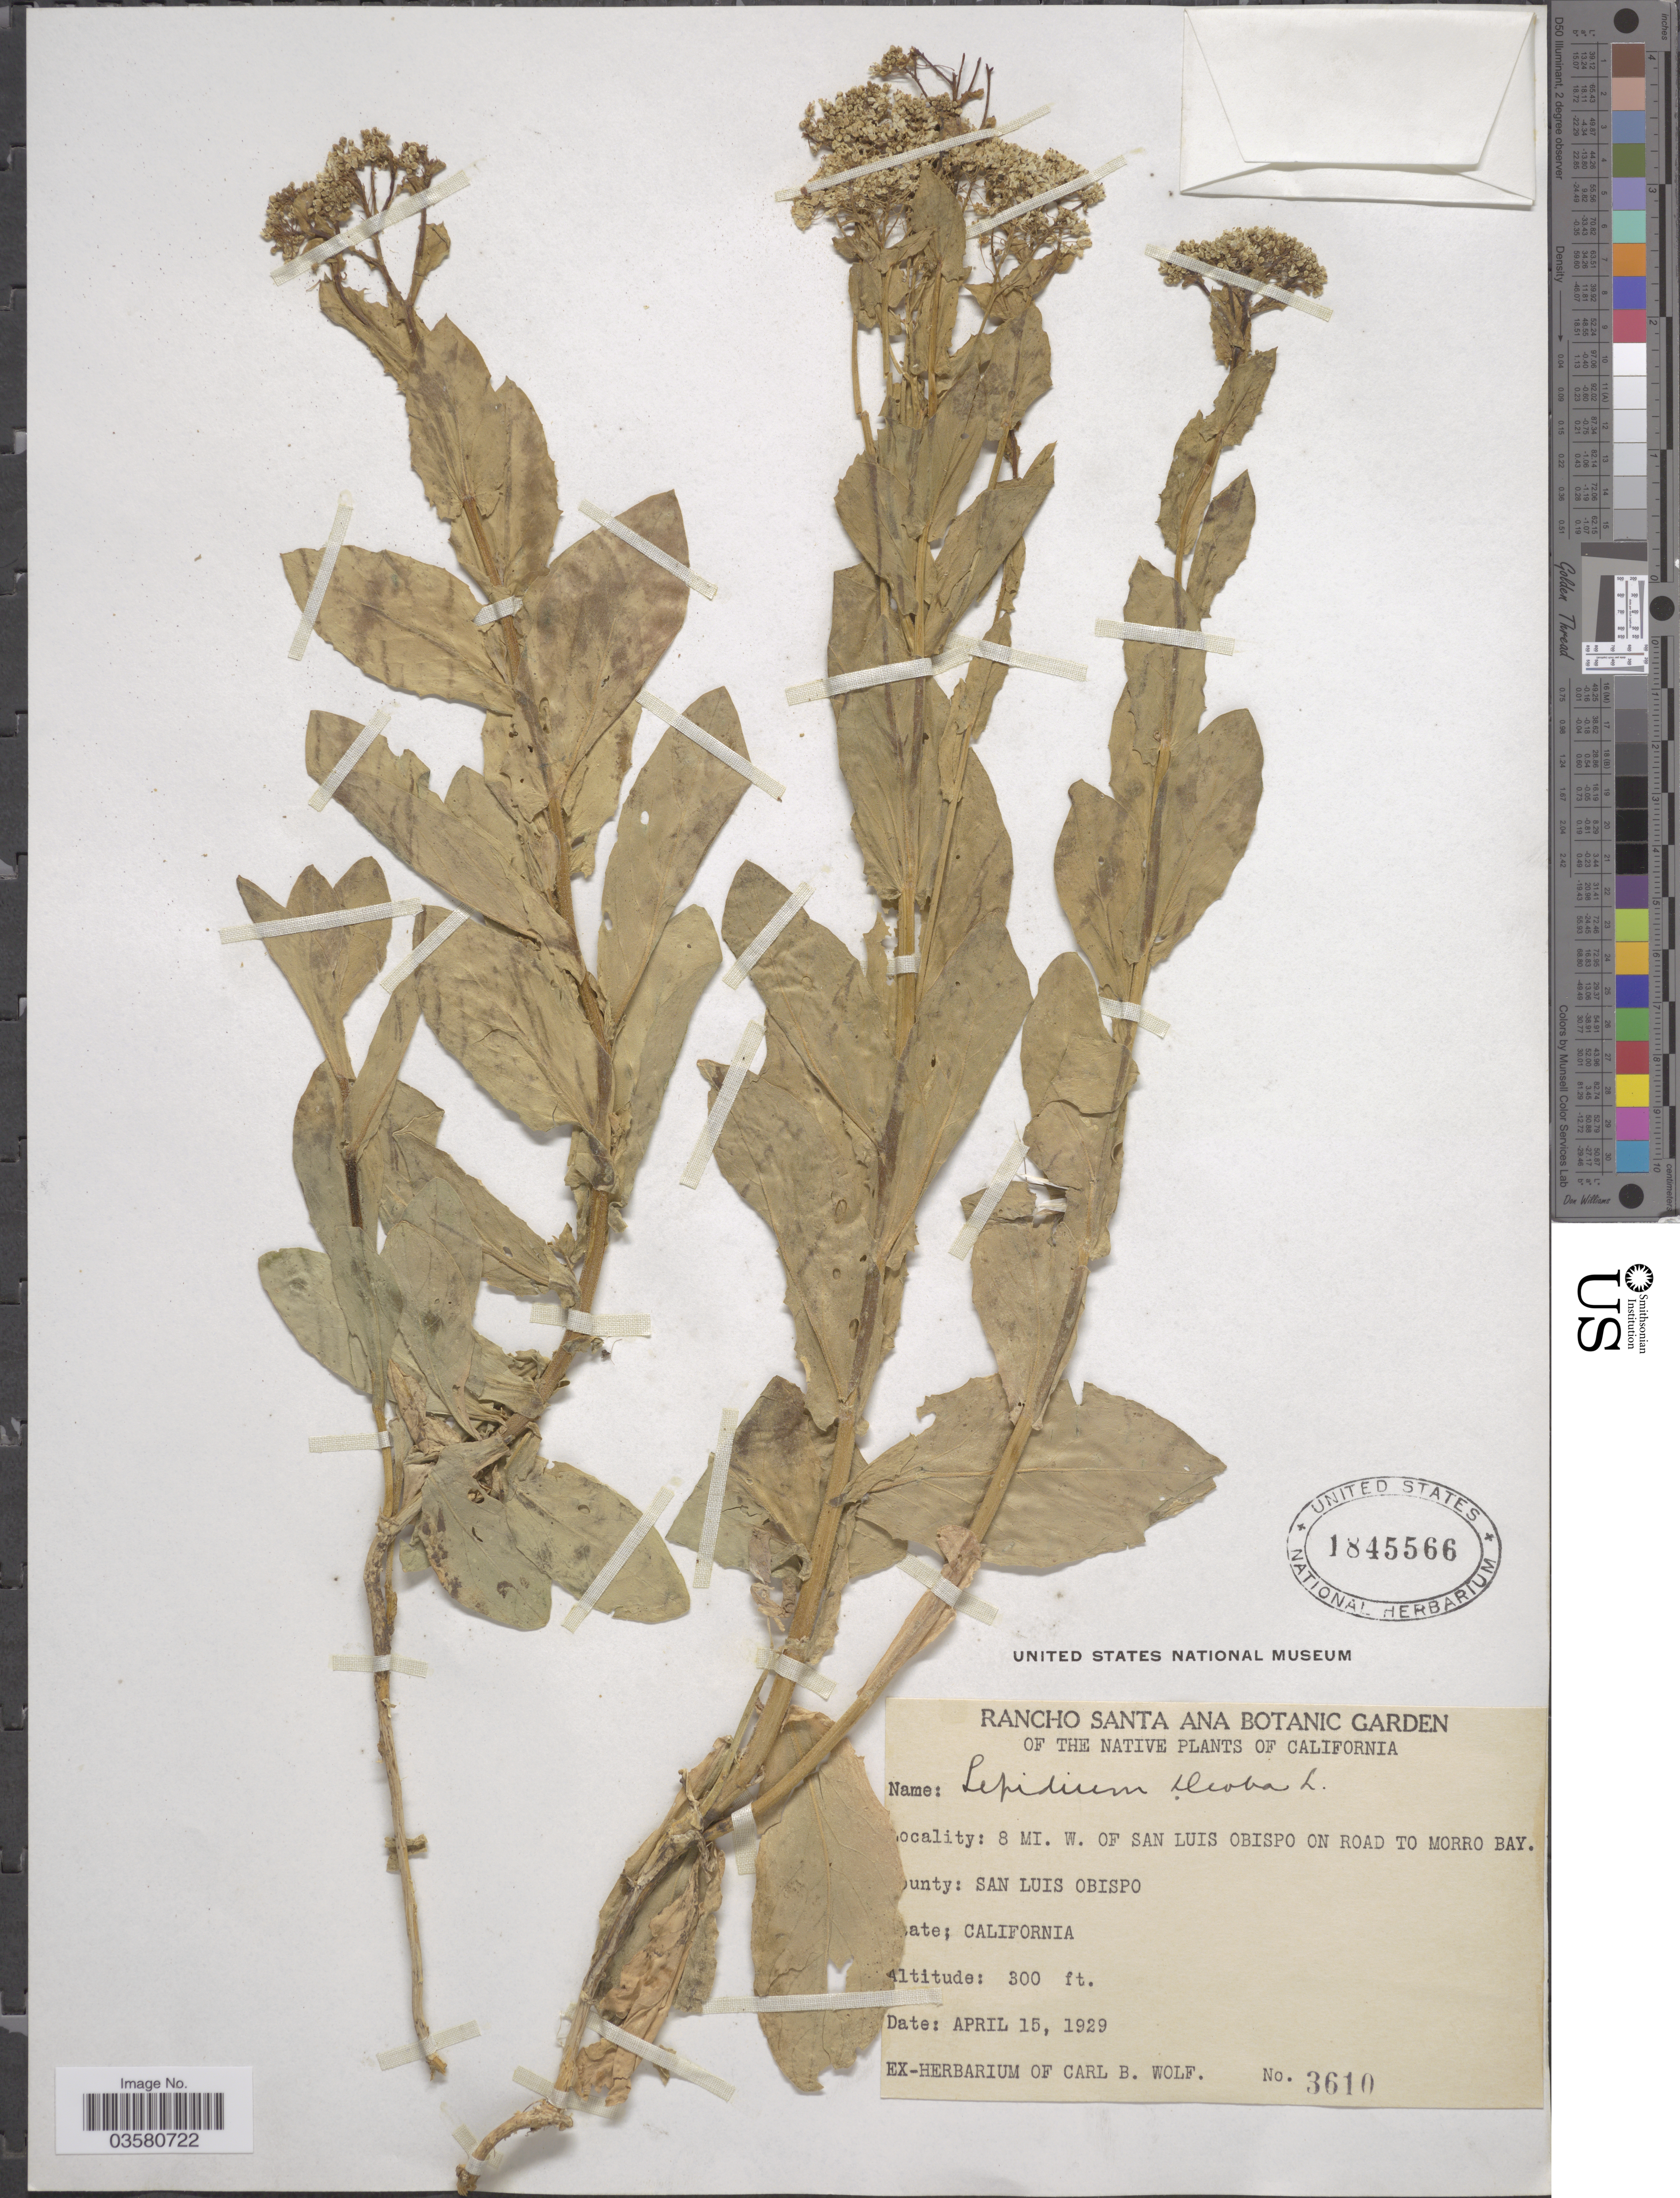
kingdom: Plantae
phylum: Tracheophyta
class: Magnoliopsida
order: Brassicales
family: Brassicaceae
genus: Lepidium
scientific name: Lepidium draba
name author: L.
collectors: ex herb. Carl B. Wolf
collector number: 3610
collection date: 1929-04-15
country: United States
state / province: California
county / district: San Luis Obispo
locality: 8 mi. W. of San Luis Obispo on road to Morro Bay.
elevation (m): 91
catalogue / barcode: US 1845566